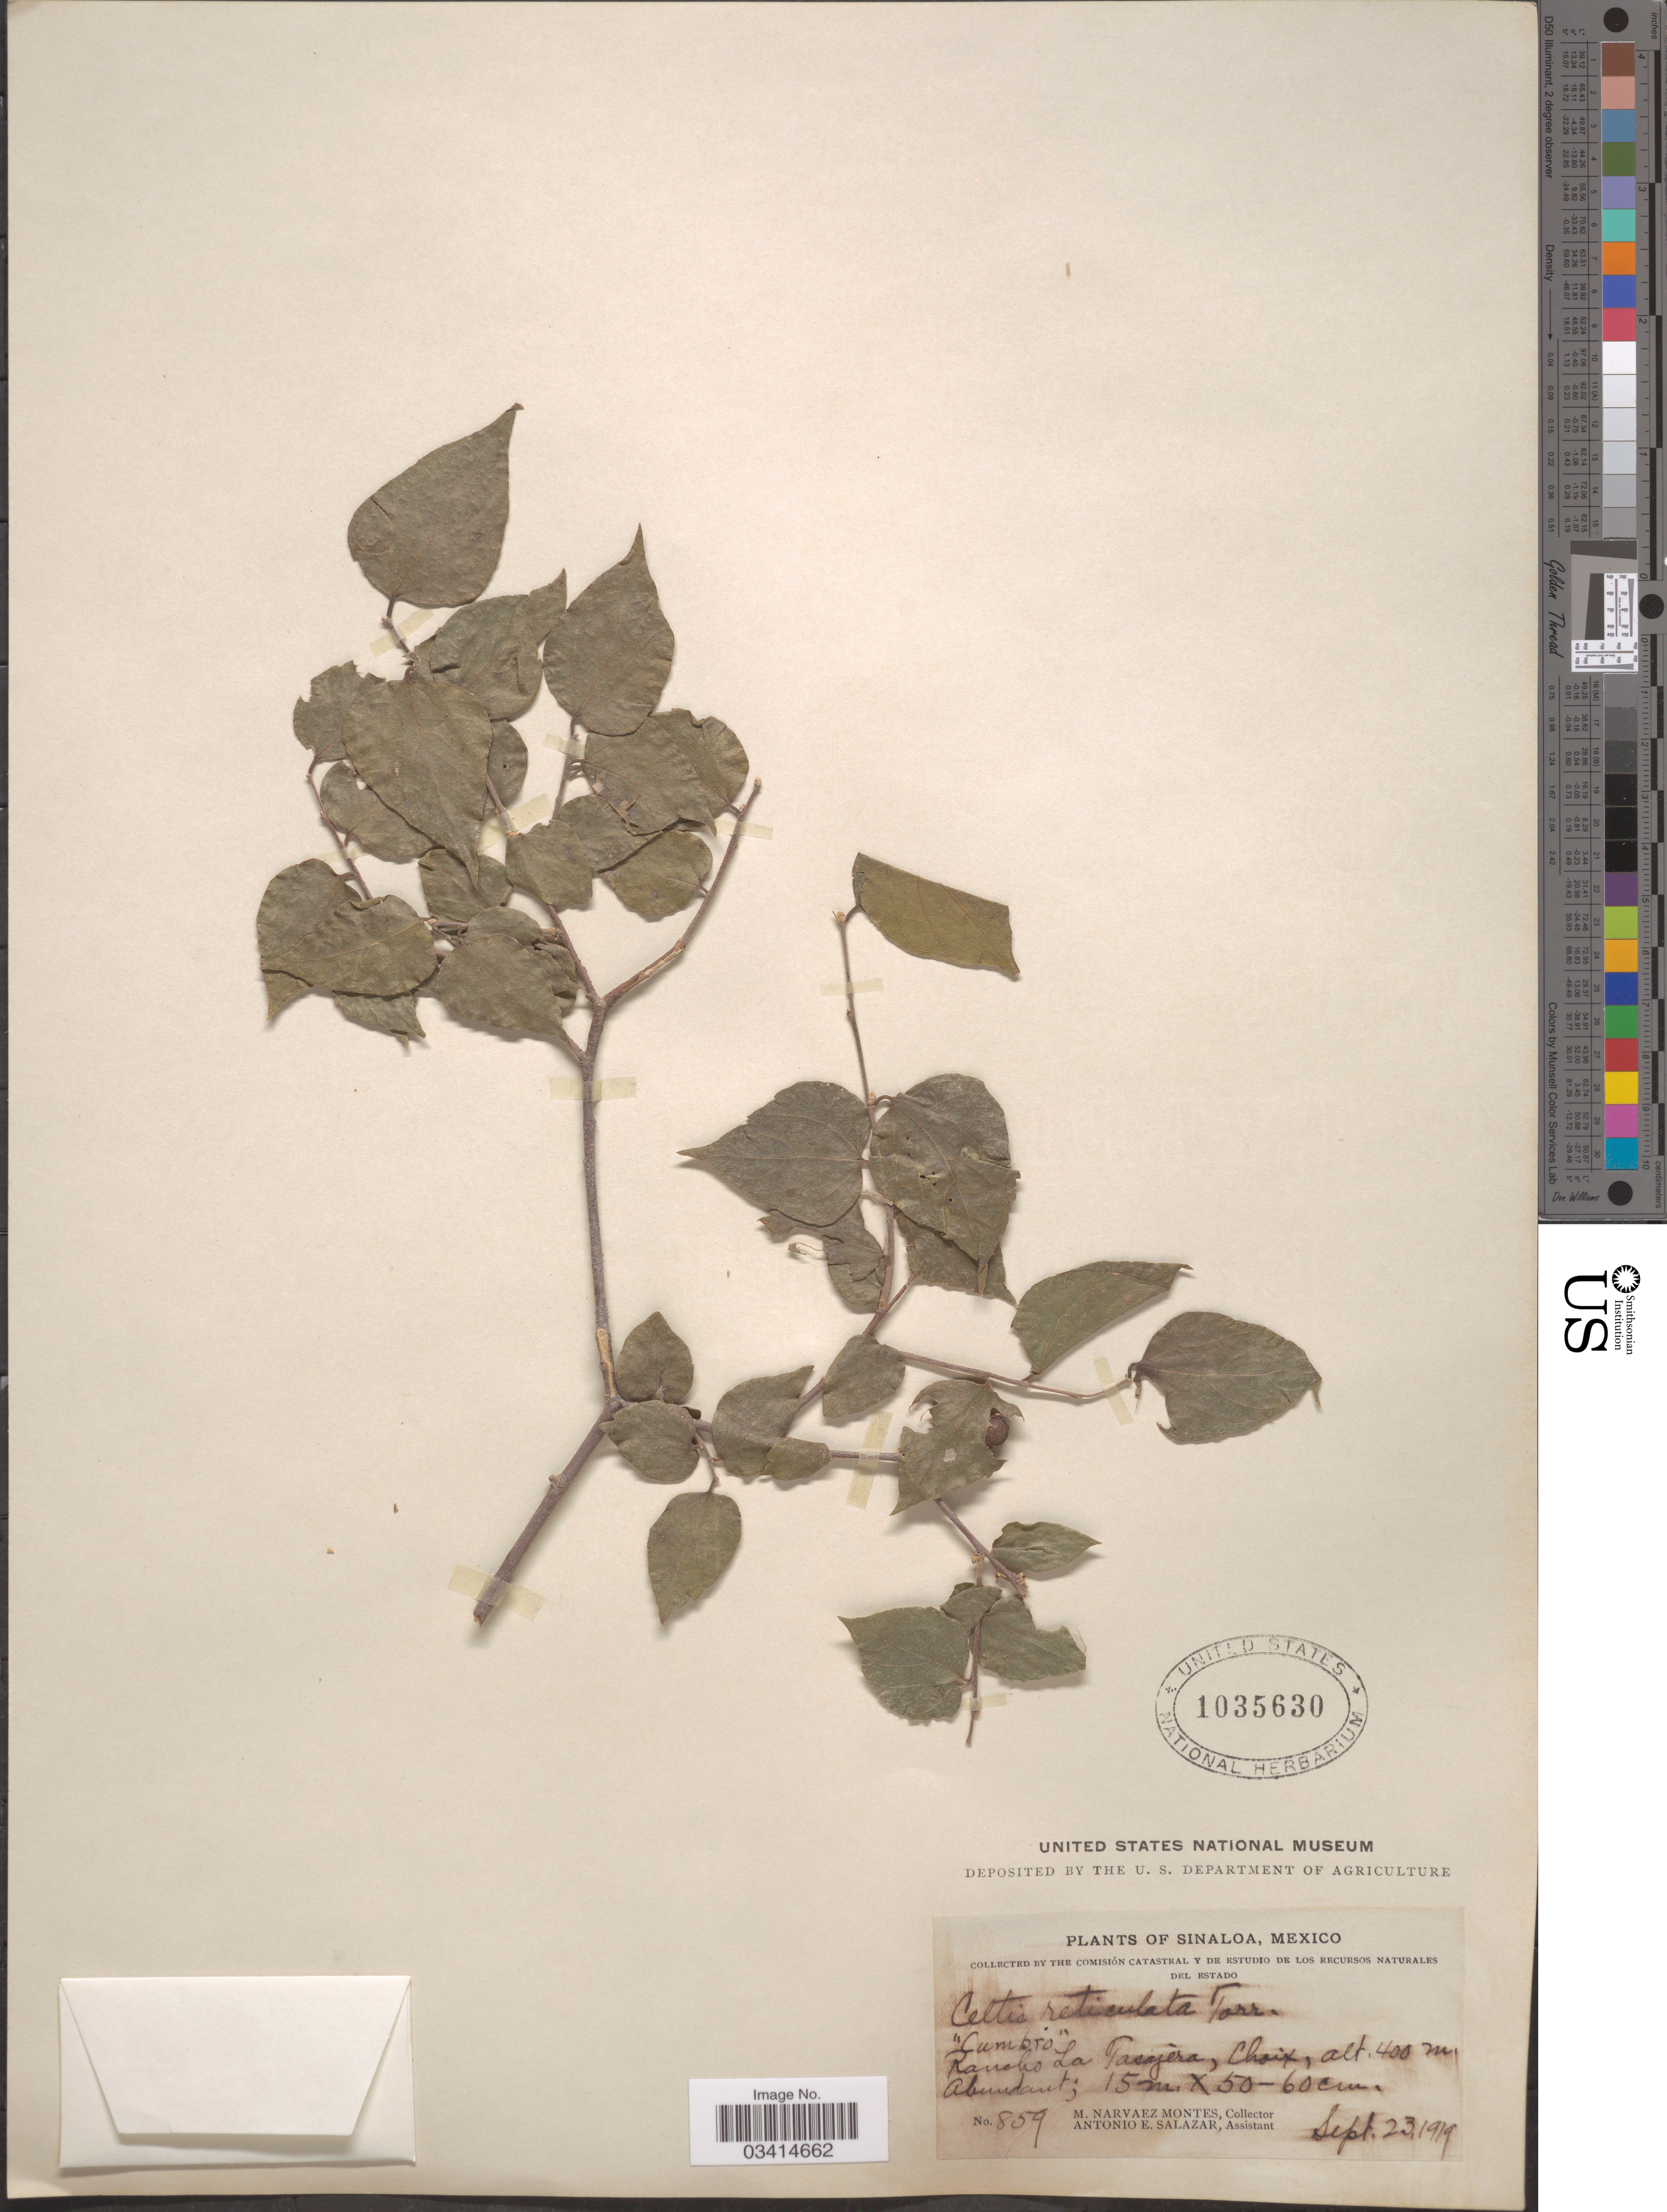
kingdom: Plantae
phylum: Tracheophyta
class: Magnoliopsida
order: Rosales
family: Cannabaceae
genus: Celtis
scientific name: Celtis reticulata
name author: Torr.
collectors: M. Narvaez-Montes & A. E. Salazar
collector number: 859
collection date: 1919-09-23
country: Mexico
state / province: Sinaloa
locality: Rancho La Tasajera, Choix.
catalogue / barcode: US 1035630